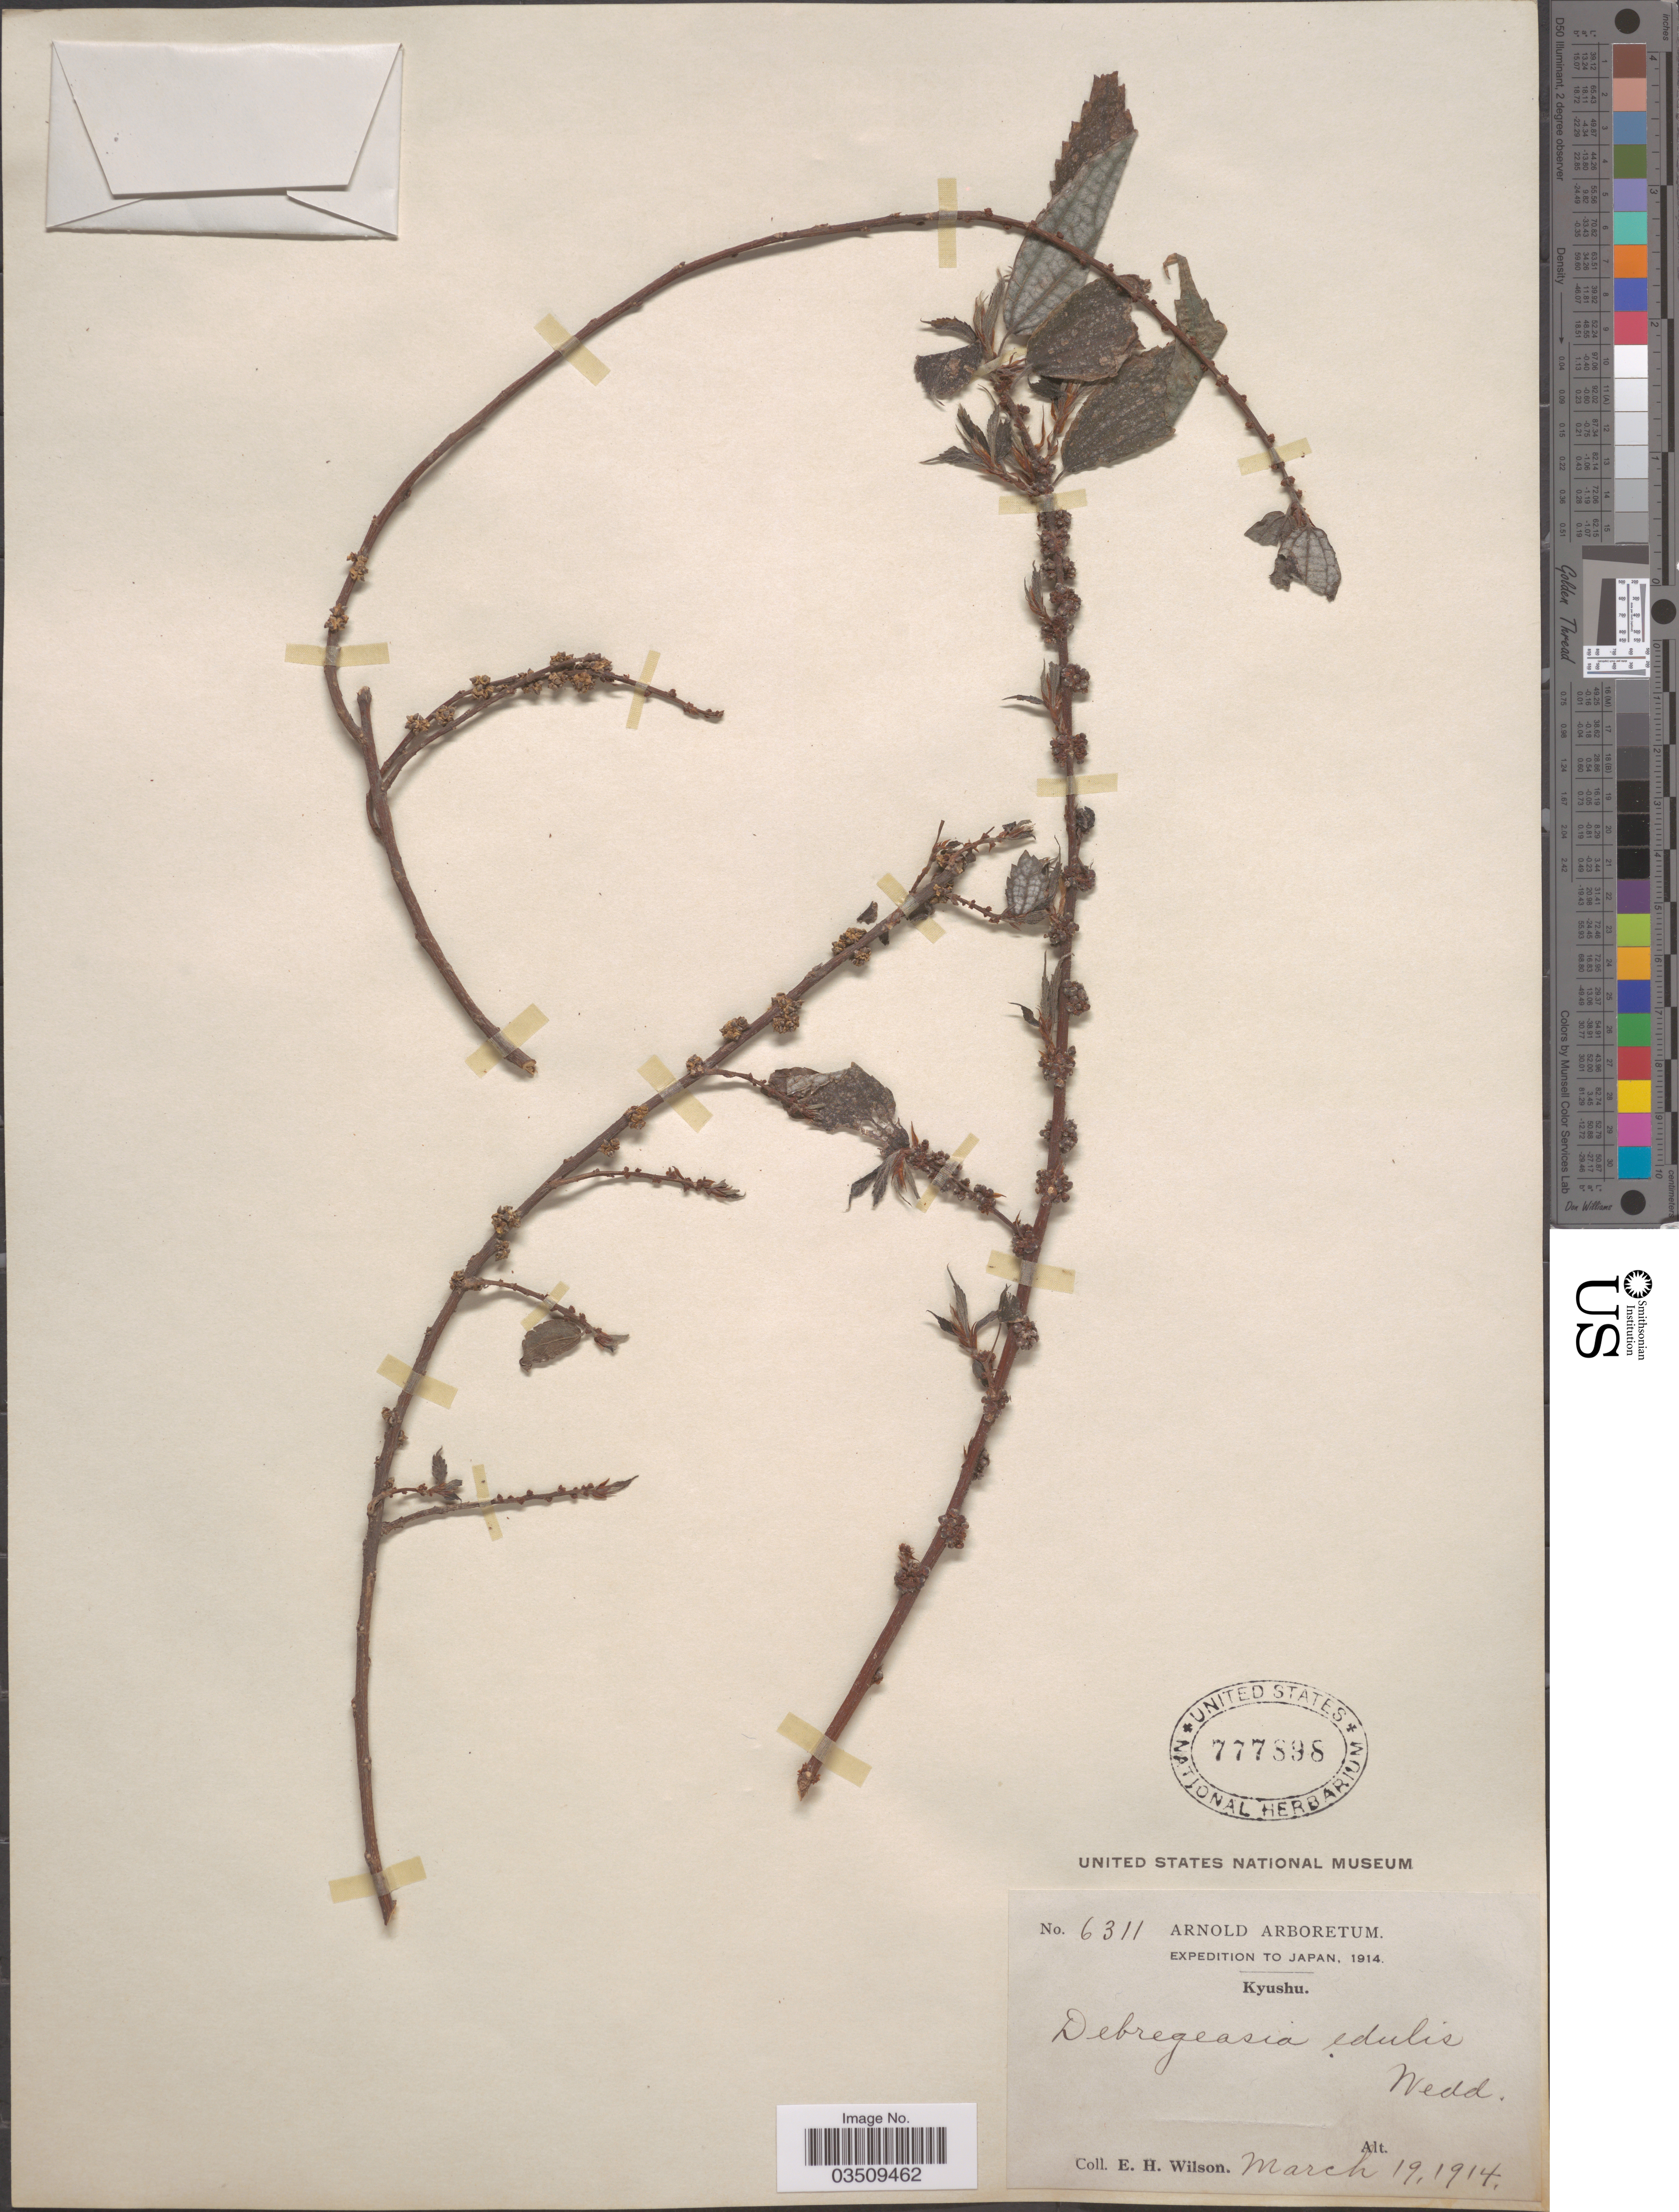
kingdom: Plantae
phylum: Tracheophyta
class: Magnoliopsida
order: Rosales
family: Urticaceae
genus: Debregeasia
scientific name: Debregeasia edulis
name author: (Siebold & Zucc.) Wedd.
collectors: E. Wilson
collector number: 6311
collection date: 1914-03-19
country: Japan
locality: Kyushu.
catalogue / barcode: US 777898